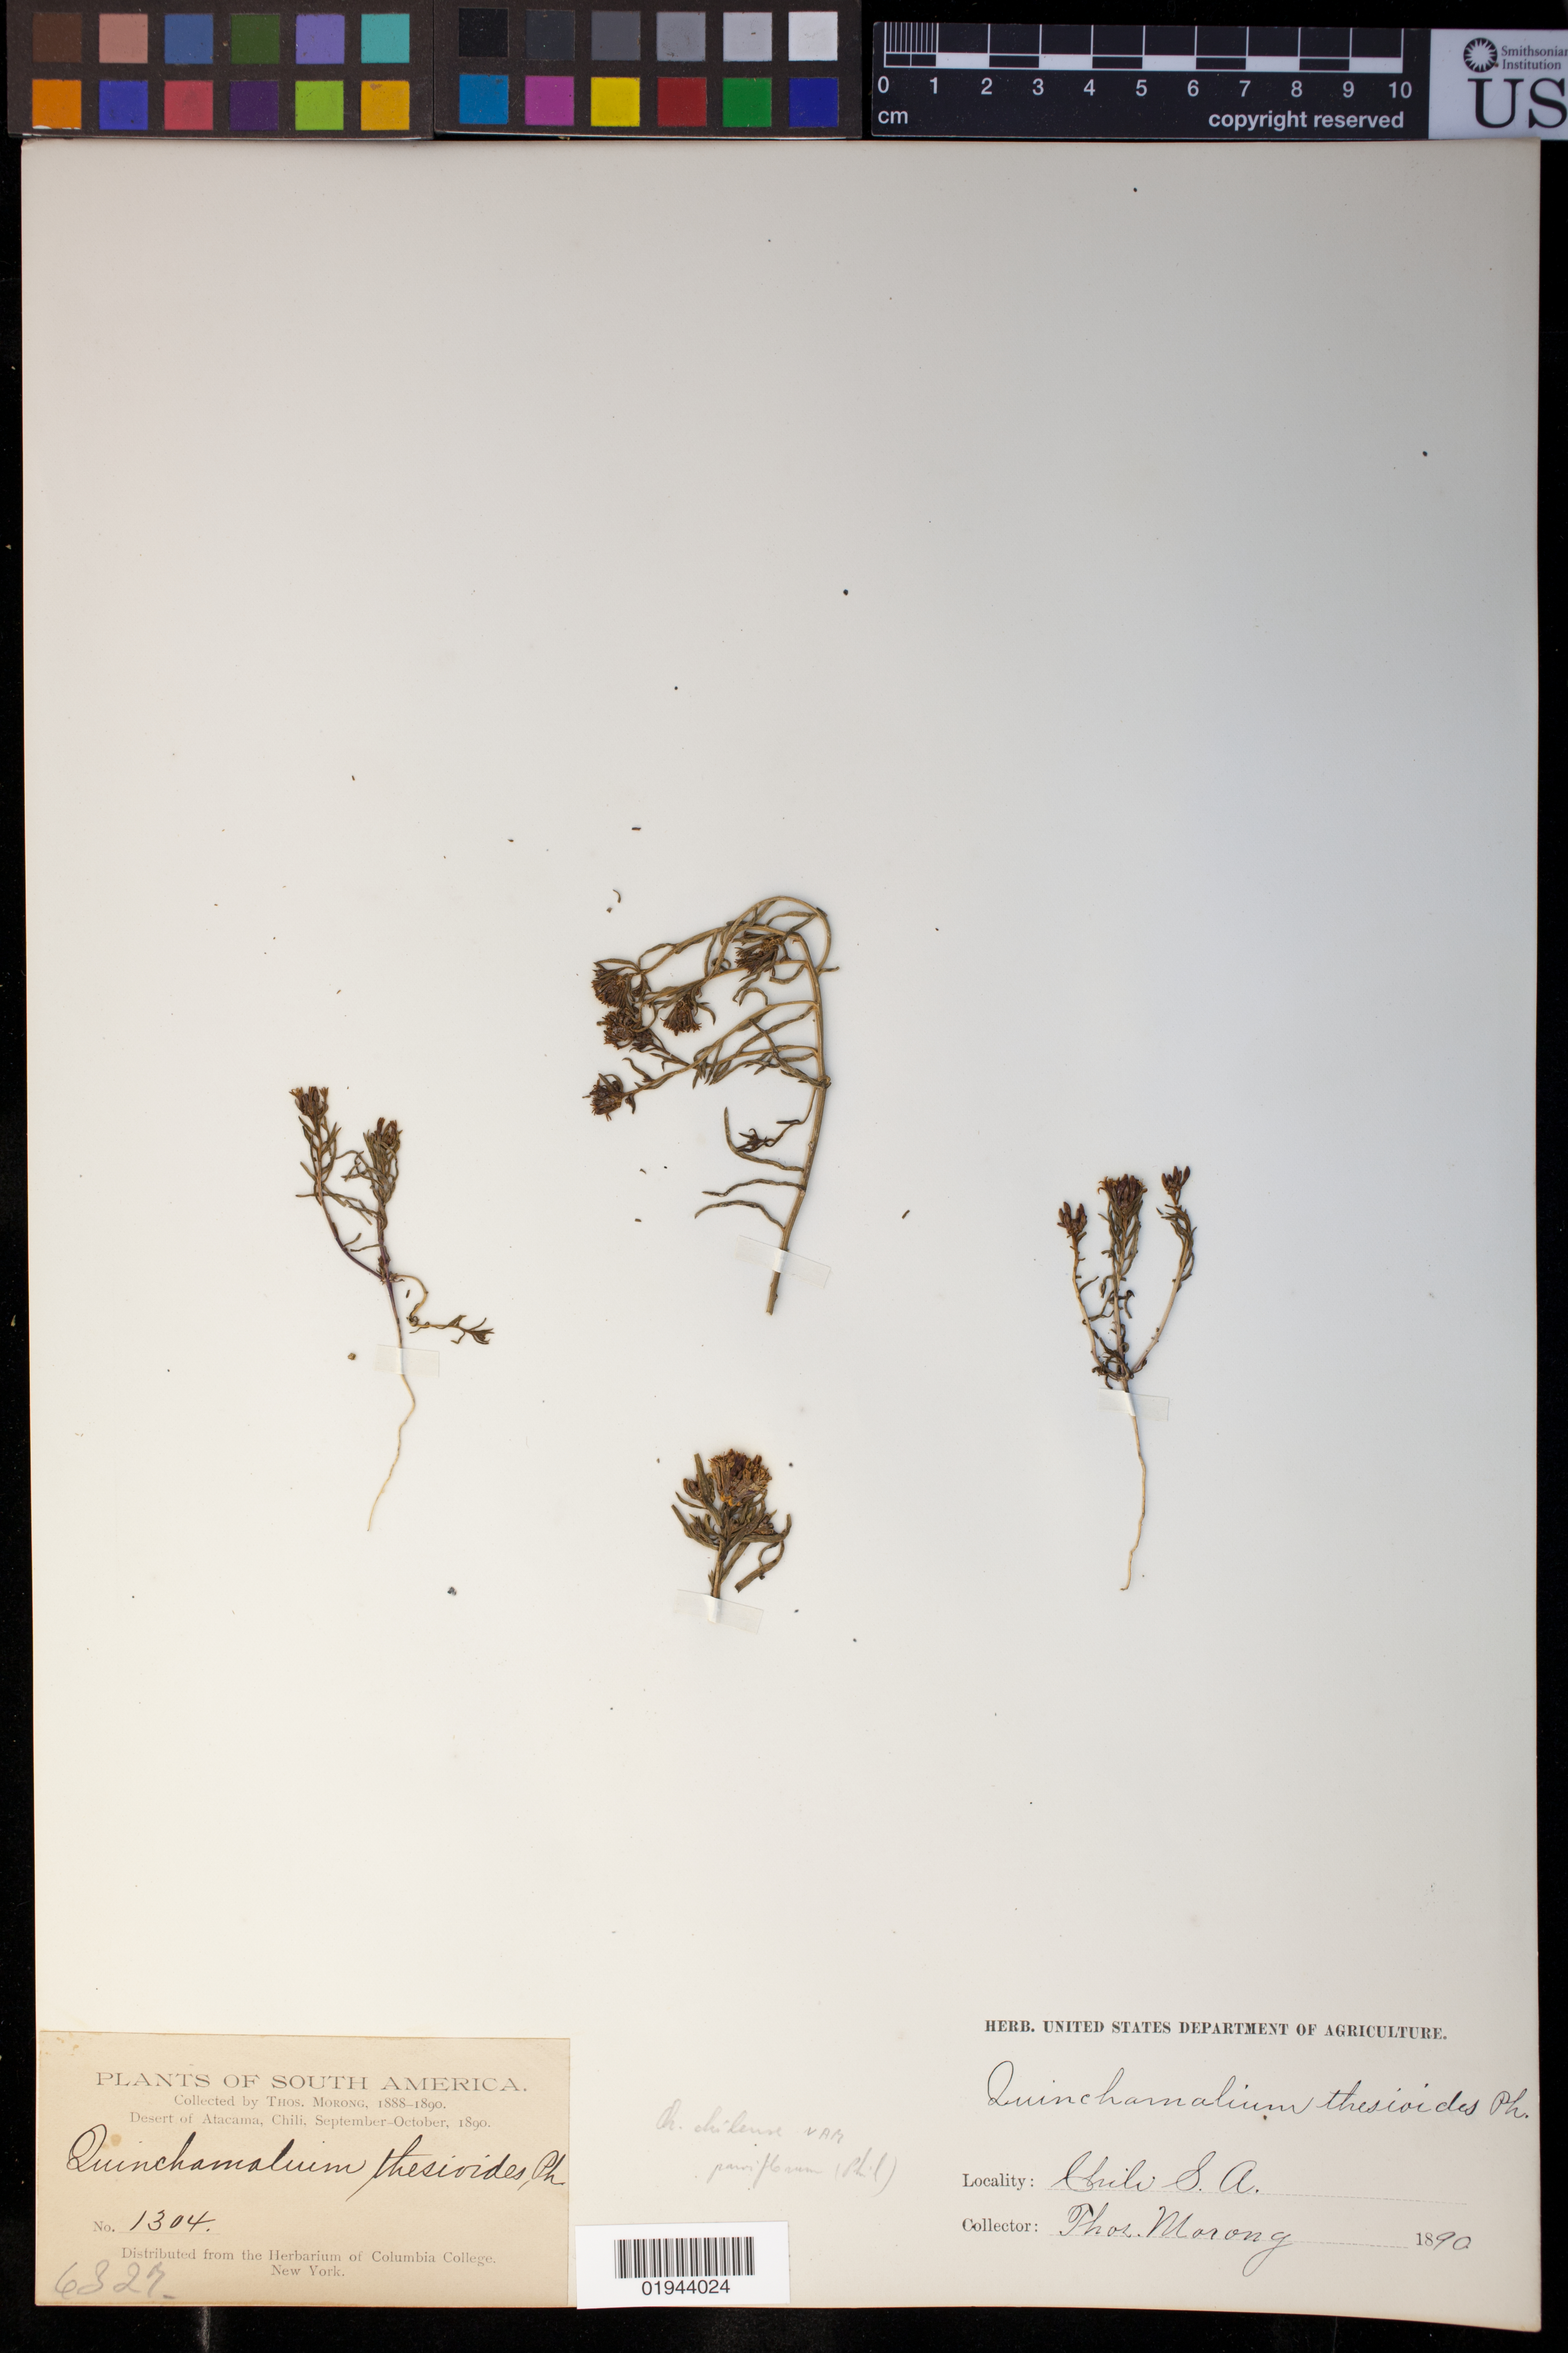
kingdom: Plantae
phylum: Tracheophyta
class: Magnoliopsida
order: Santalales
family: Schoepfiaceae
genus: Quinchamalium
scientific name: Quinchamalium parviflorum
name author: Phil.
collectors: T. Morong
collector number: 1304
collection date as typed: Sep 1890 to -- Oct 1890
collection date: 1890-09/1890-10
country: Chile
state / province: Atacama (III)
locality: Desert of atacama